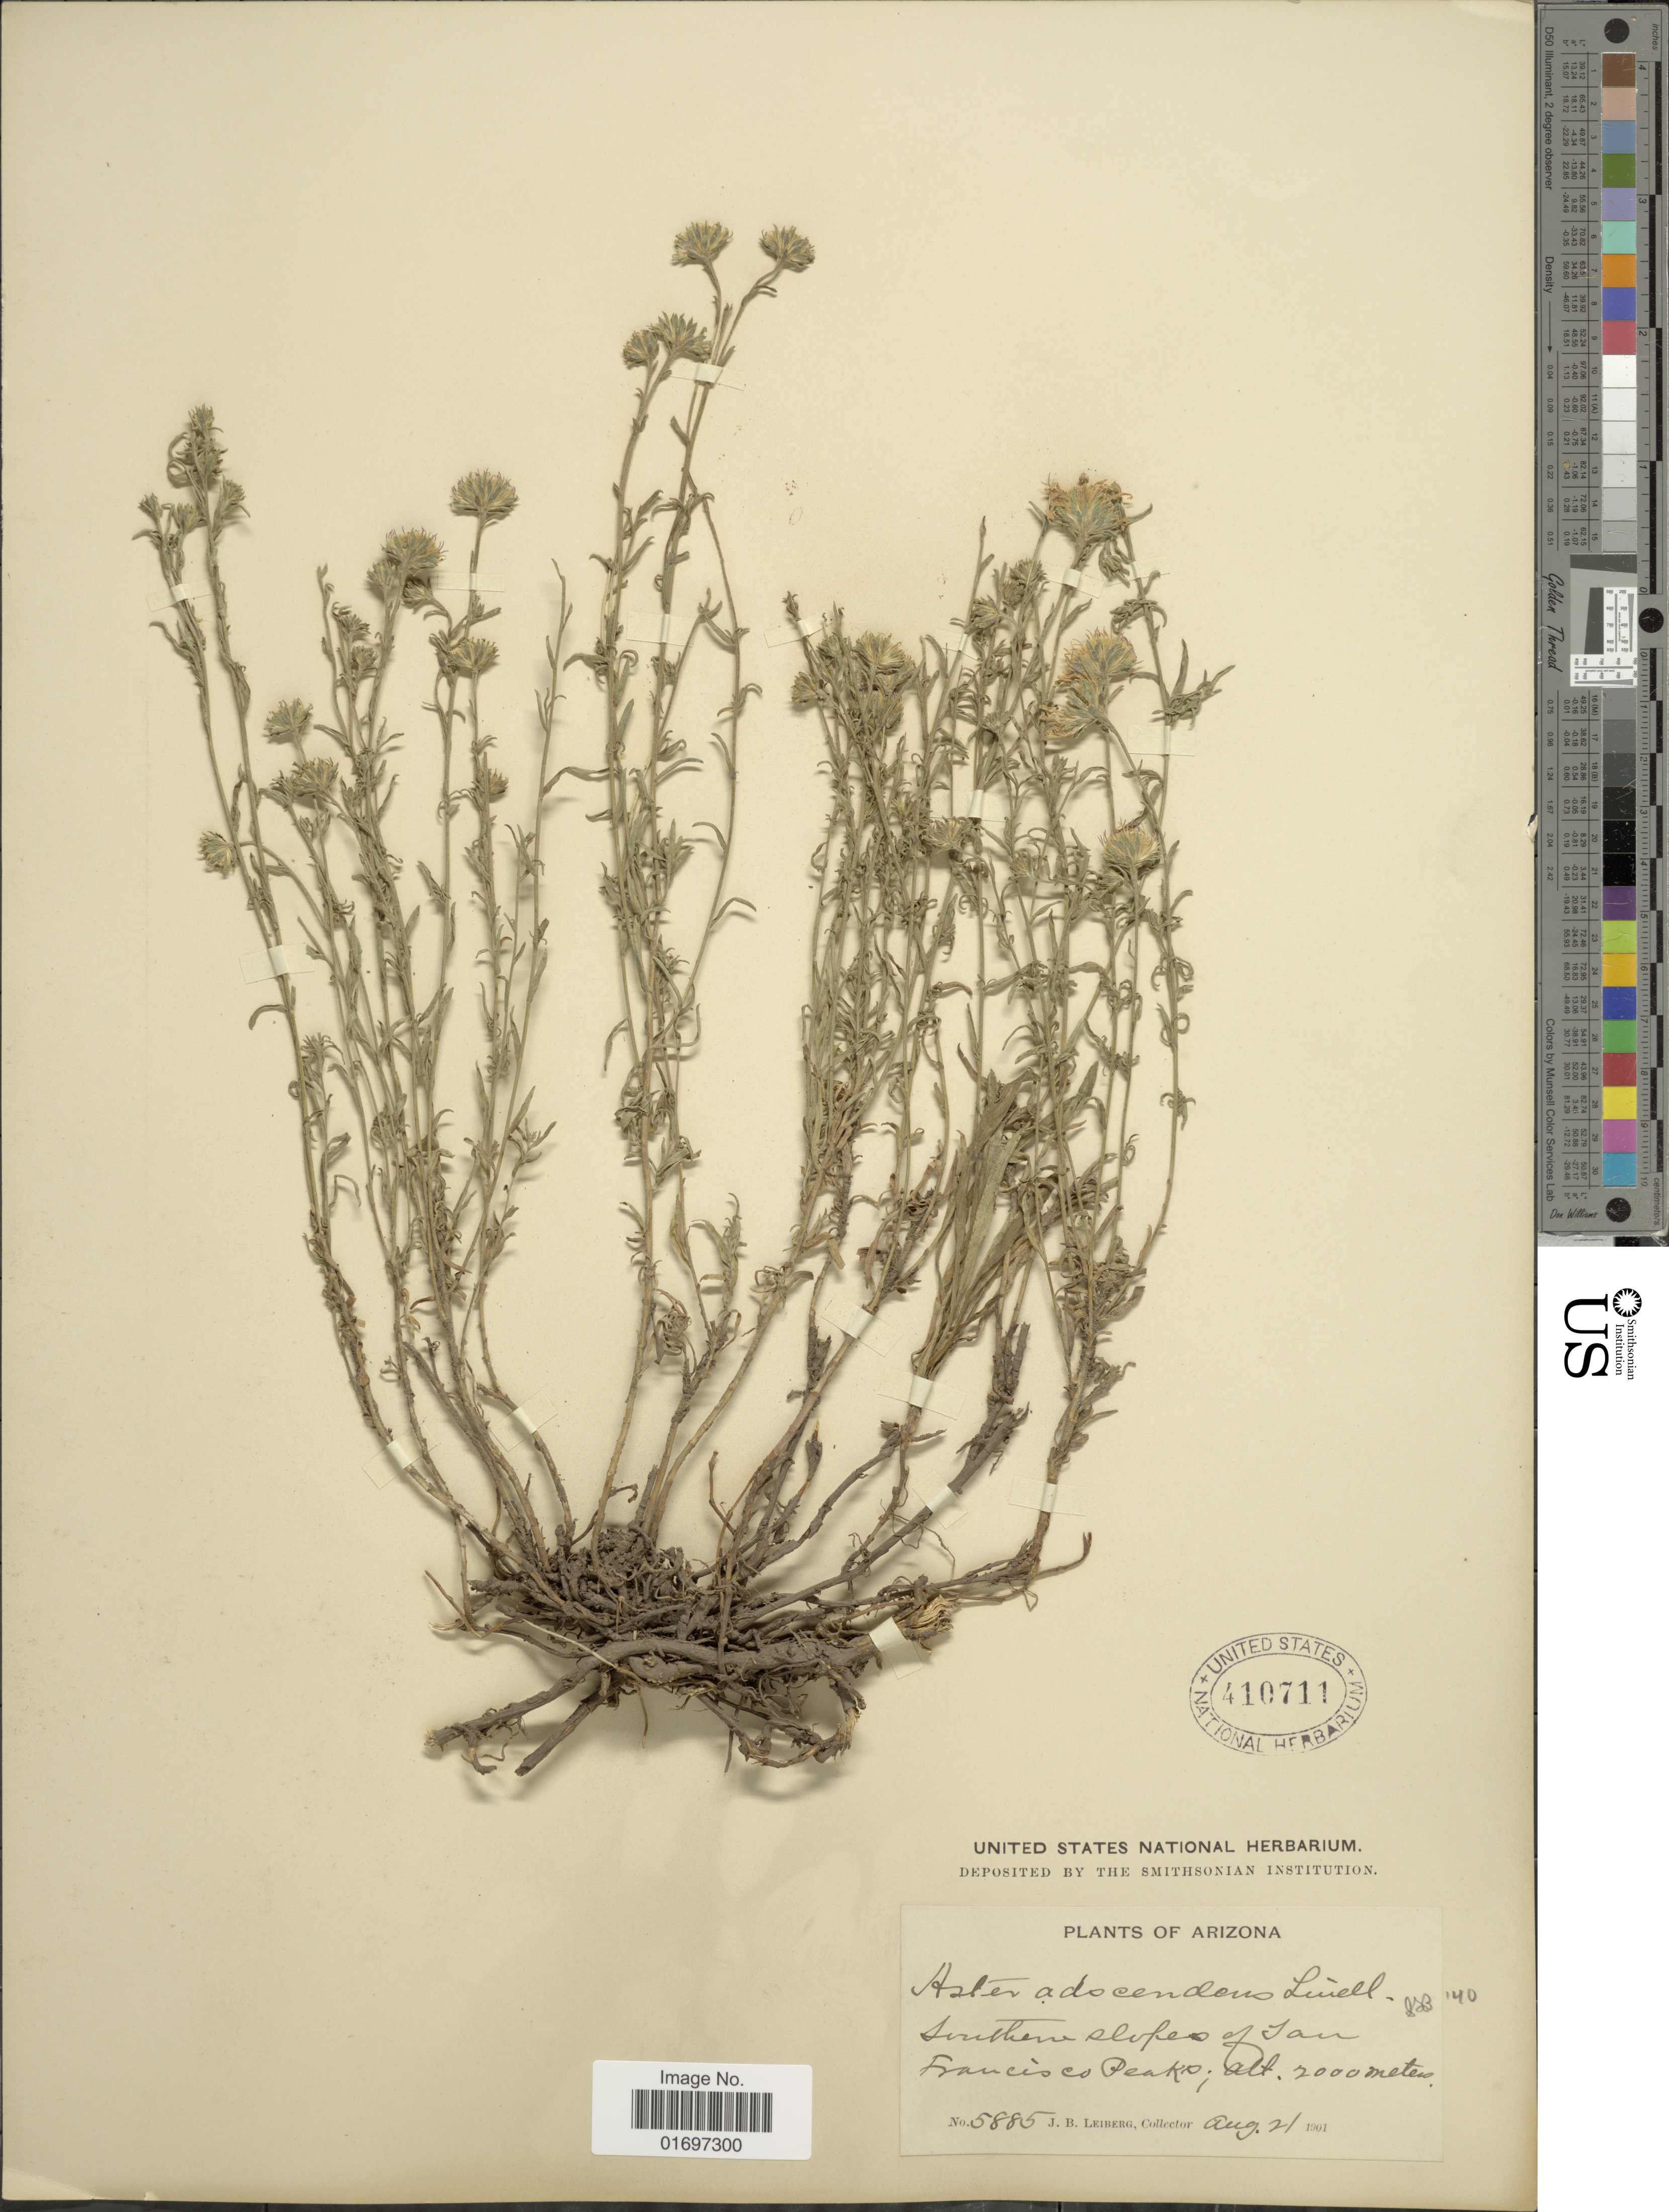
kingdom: Plantae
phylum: Tracheophyta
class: Magnoliopsida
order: Asterales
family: Asteraceae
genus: Symphyotrichum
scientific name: Symphyotrichum ascendens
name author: (Lindl.) G.L. Nesom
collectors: J. B. Leiberg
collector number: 5885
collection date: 1901-08-21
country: United States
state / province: Arizona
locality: Arizona. Southern slopes of Ian Francisco Peaks.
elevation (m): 2000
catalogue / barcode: US 410711